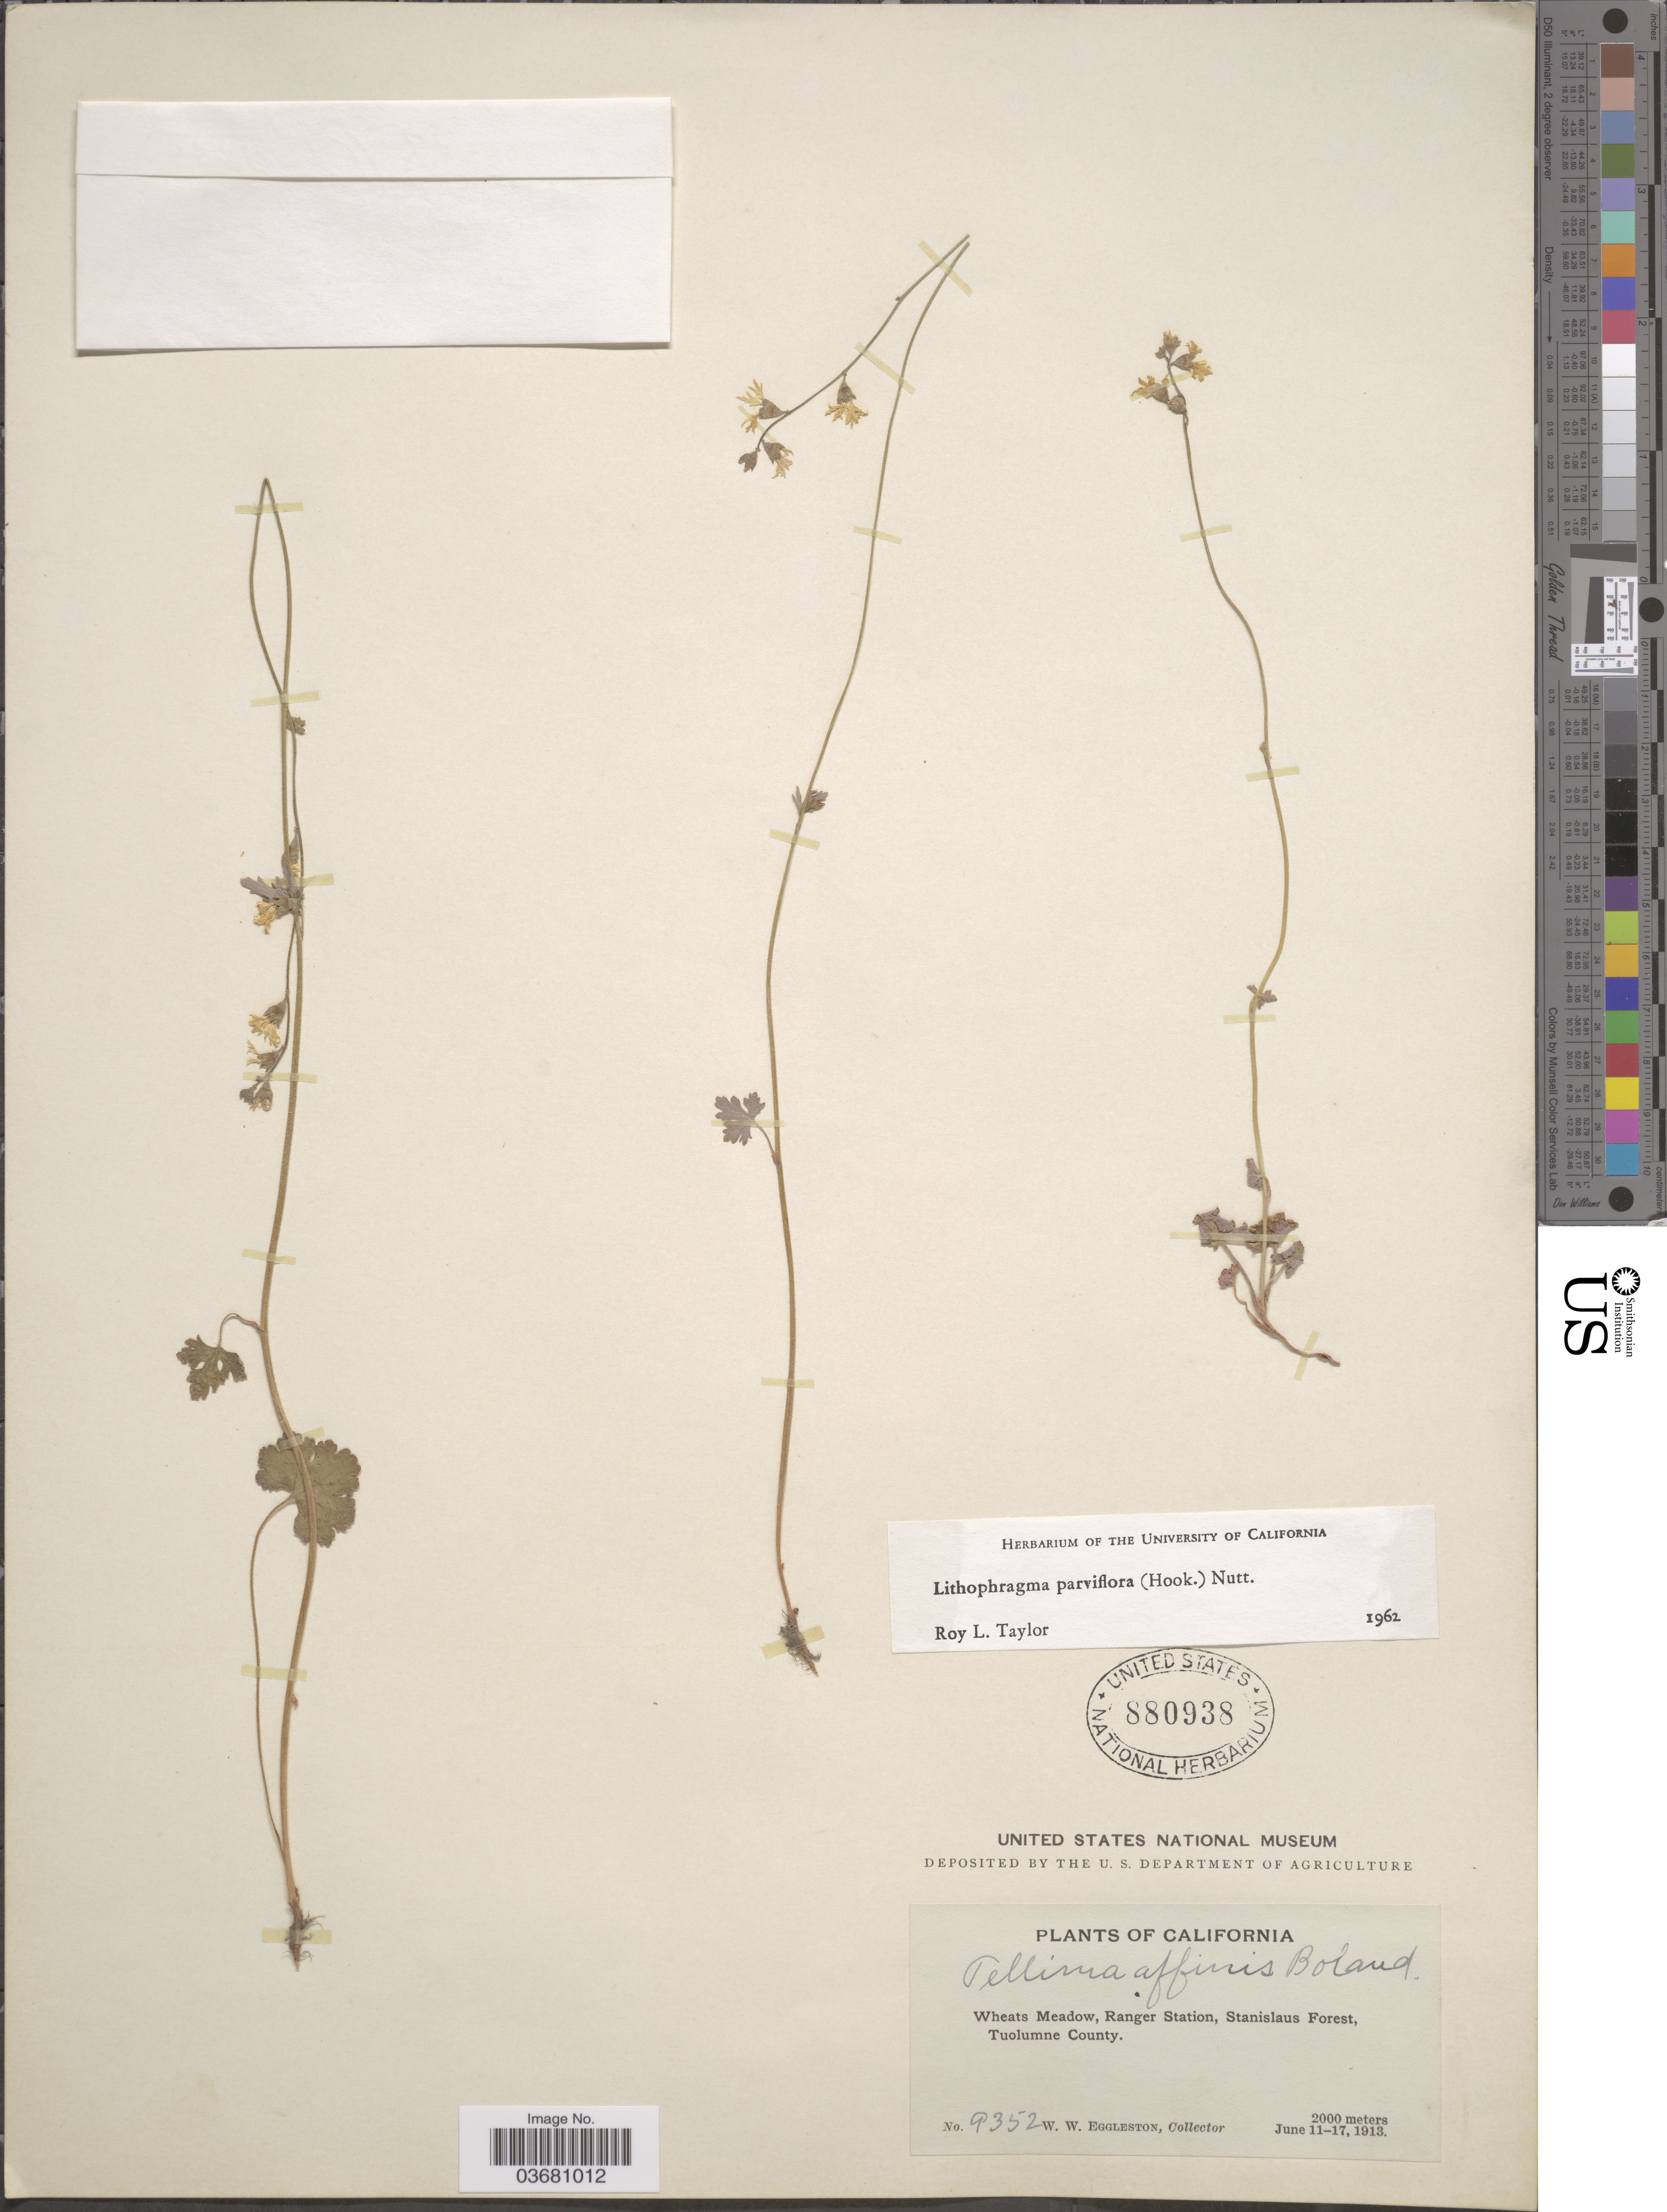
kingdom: Plantae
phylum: Tracheophyta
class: Magnoliopsida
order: Saxifragales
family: Saxifragaceae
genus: Lithophragma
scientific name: Lithophragma parviflorum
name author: (Hook.) Nutt.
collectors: W. W. Eggleston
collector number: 9352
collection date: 1913-06-11/1913-06-17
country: United States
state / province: California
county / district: Tuolumne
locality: Wheats Meadow, Ranger Station, Stanislaus Forest, Tuolumne County.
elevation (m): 2000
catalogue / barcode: US 880938